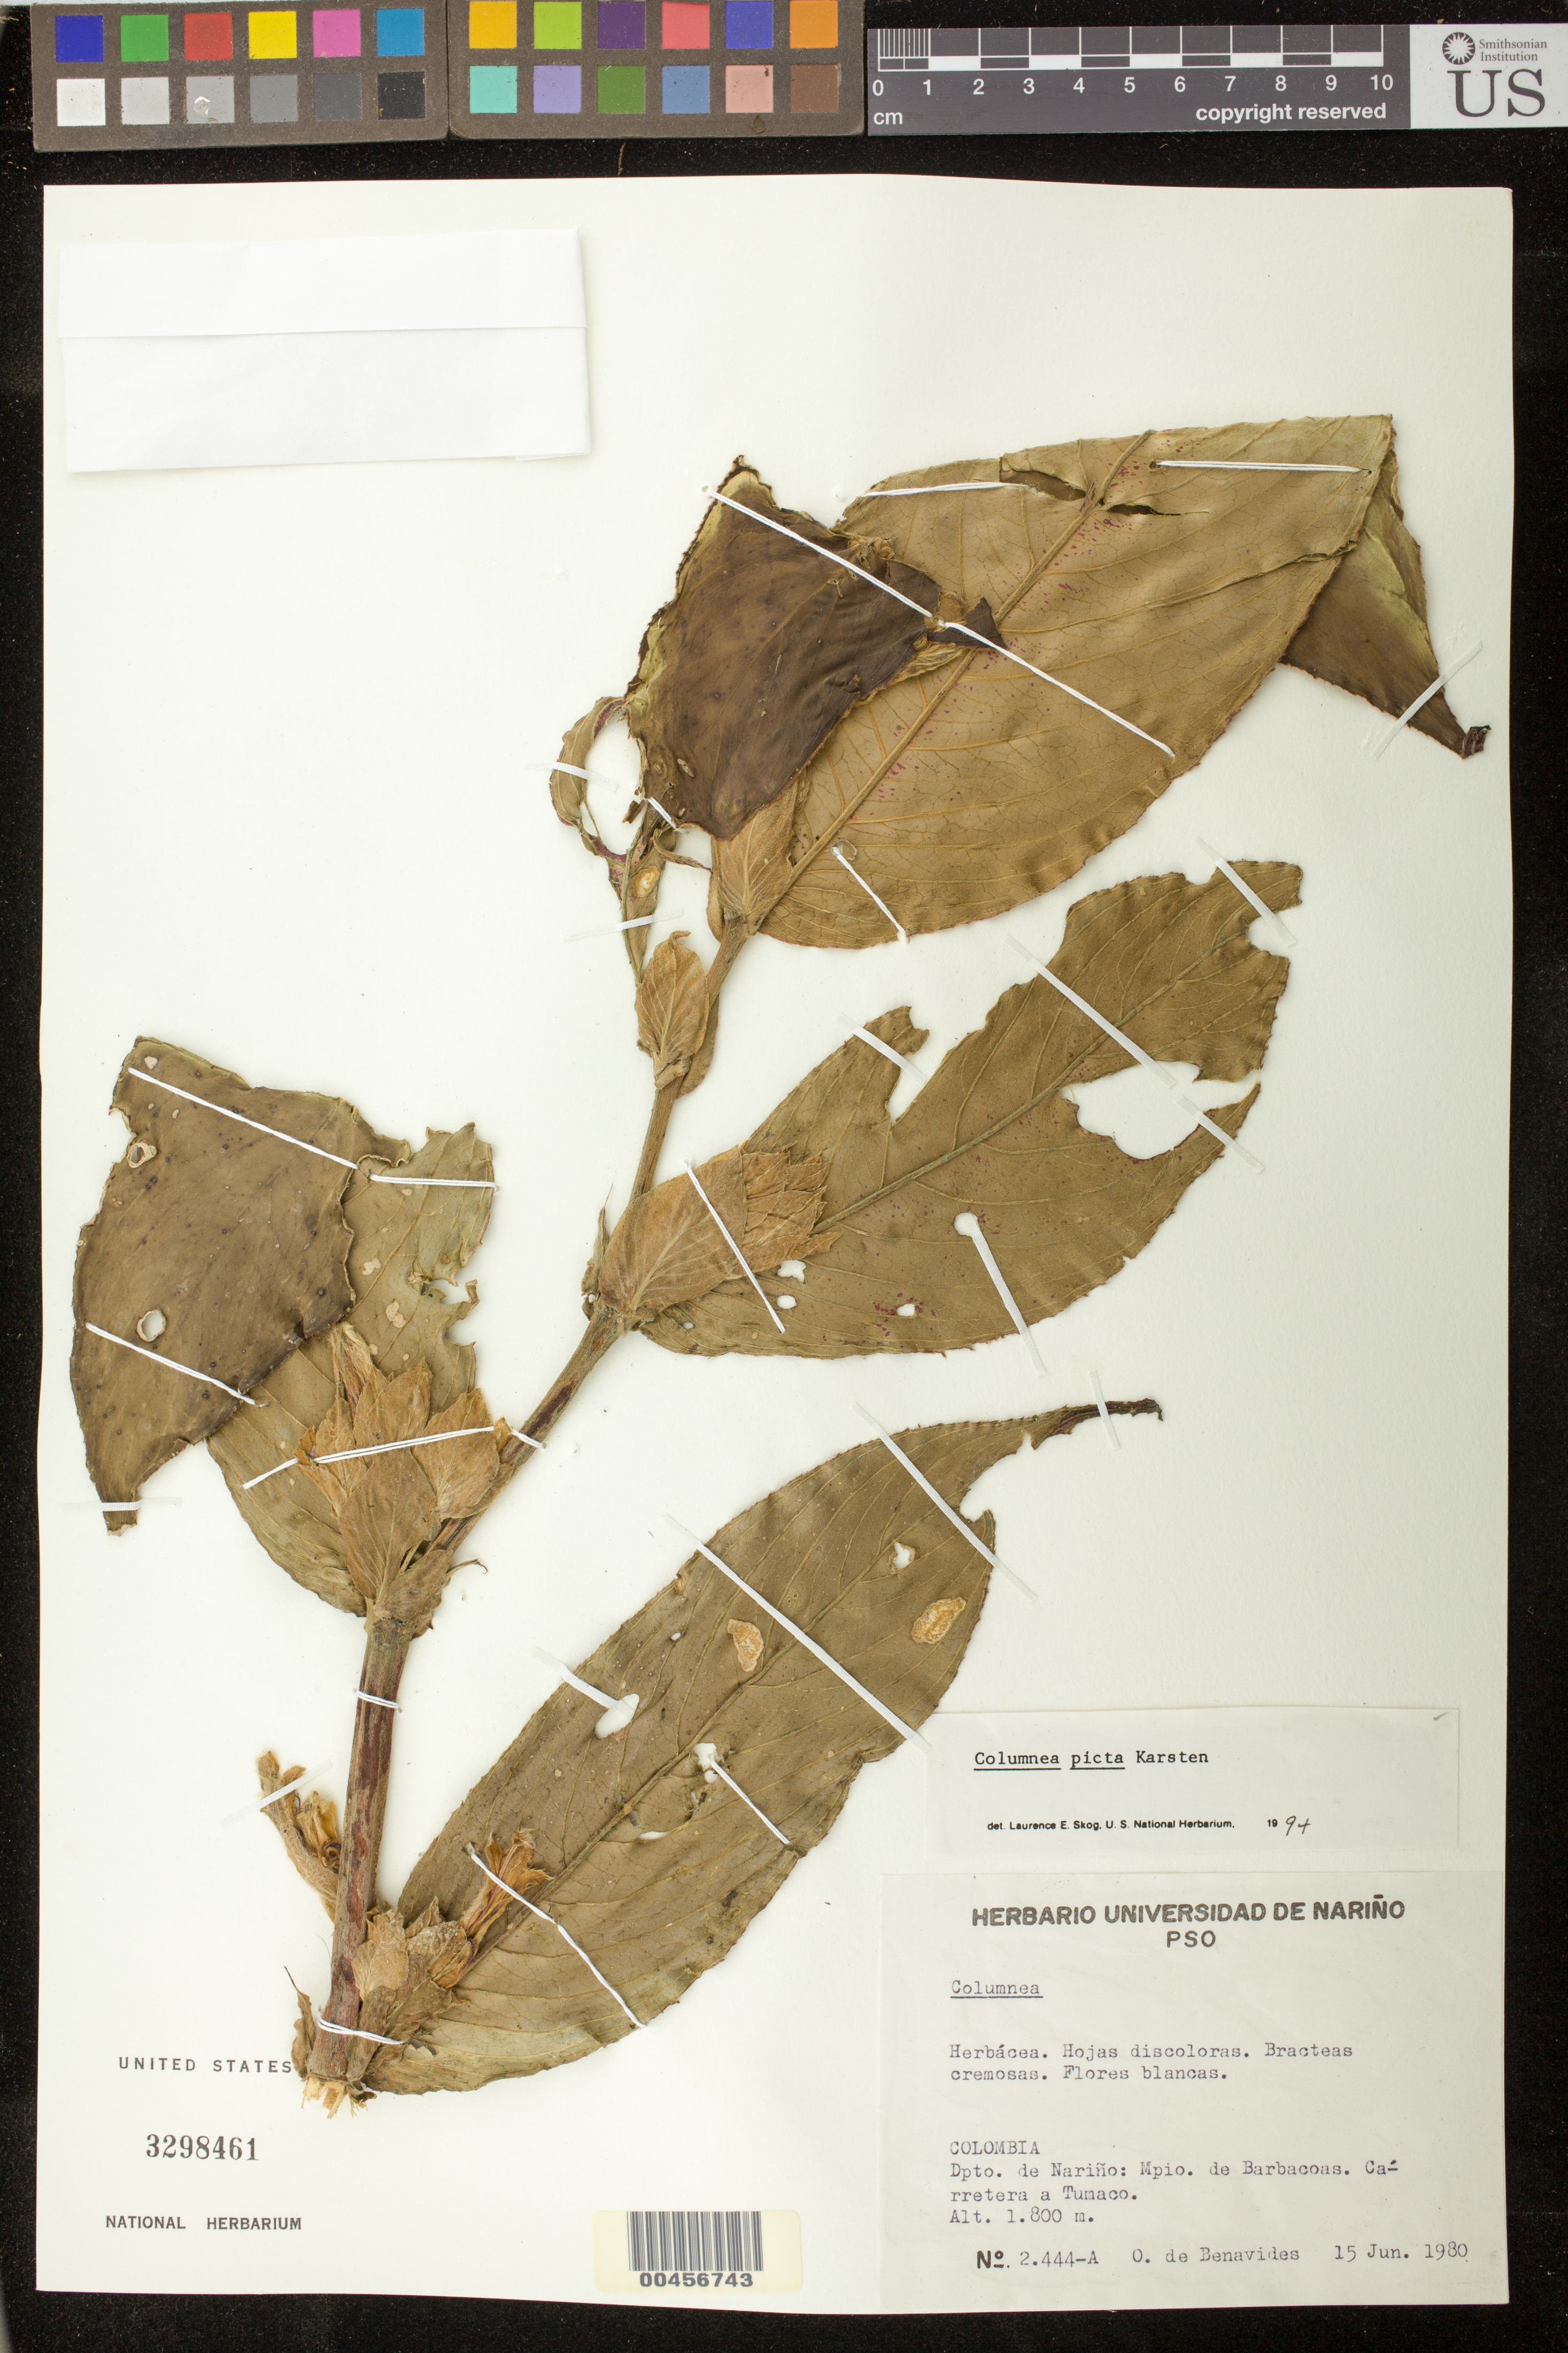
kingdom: Plantae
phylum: Tracheophyta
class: Magnoliopsida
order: Lamiales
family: Gesneriaceae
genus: Columnea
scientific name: Columnea karsteniana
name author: Singh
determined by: Skog, Laurence E.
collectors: Olga S. de Benavides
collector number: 2444 A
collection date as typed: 15 Jun 1980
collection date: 1980-06-15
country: Colombia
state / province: Nariño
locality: Barbacoas, carretera a Tumaco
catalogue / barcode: US 3298461